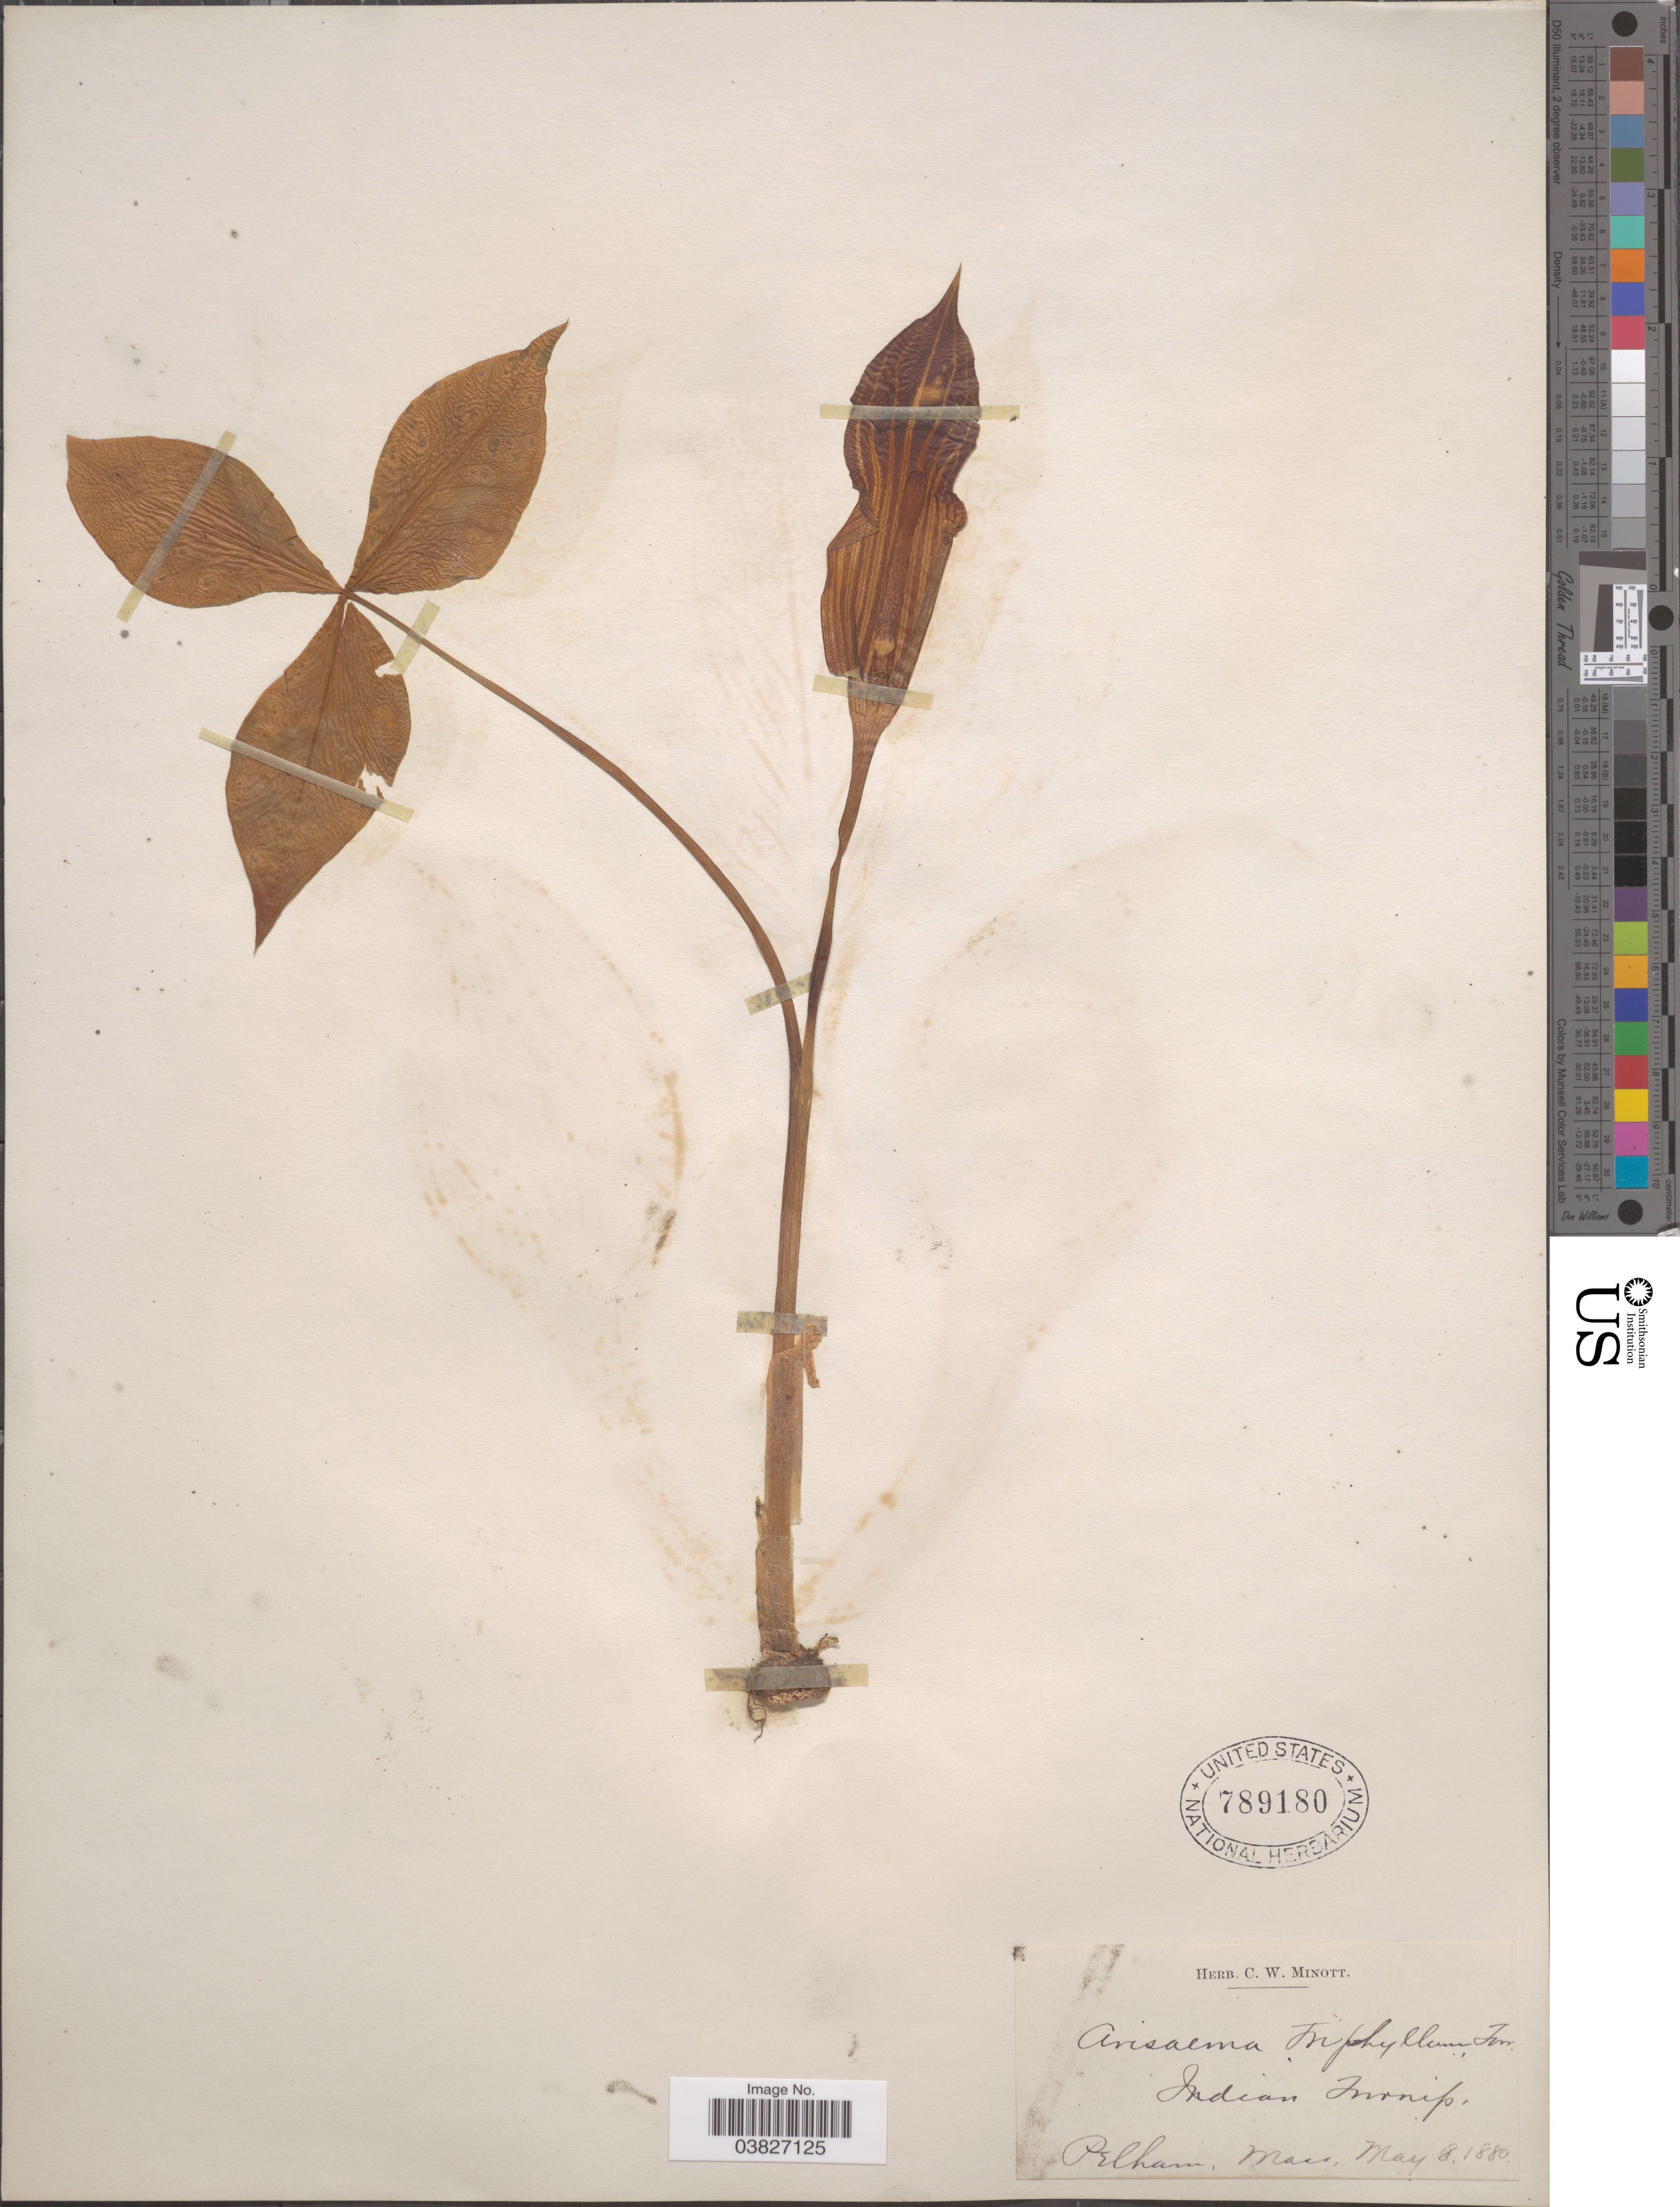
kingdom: Plantae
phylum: Tracheophyta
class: Liliopsida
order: Alismatales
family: Araceae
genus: Arisaema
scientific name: Arisaema triphyllum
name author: (L.) Schott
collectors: ex herb. C. W. Minott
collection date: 1880-05-08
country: United States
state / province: Massachusetts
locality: Pelham, Mass.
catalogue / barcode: US 789180